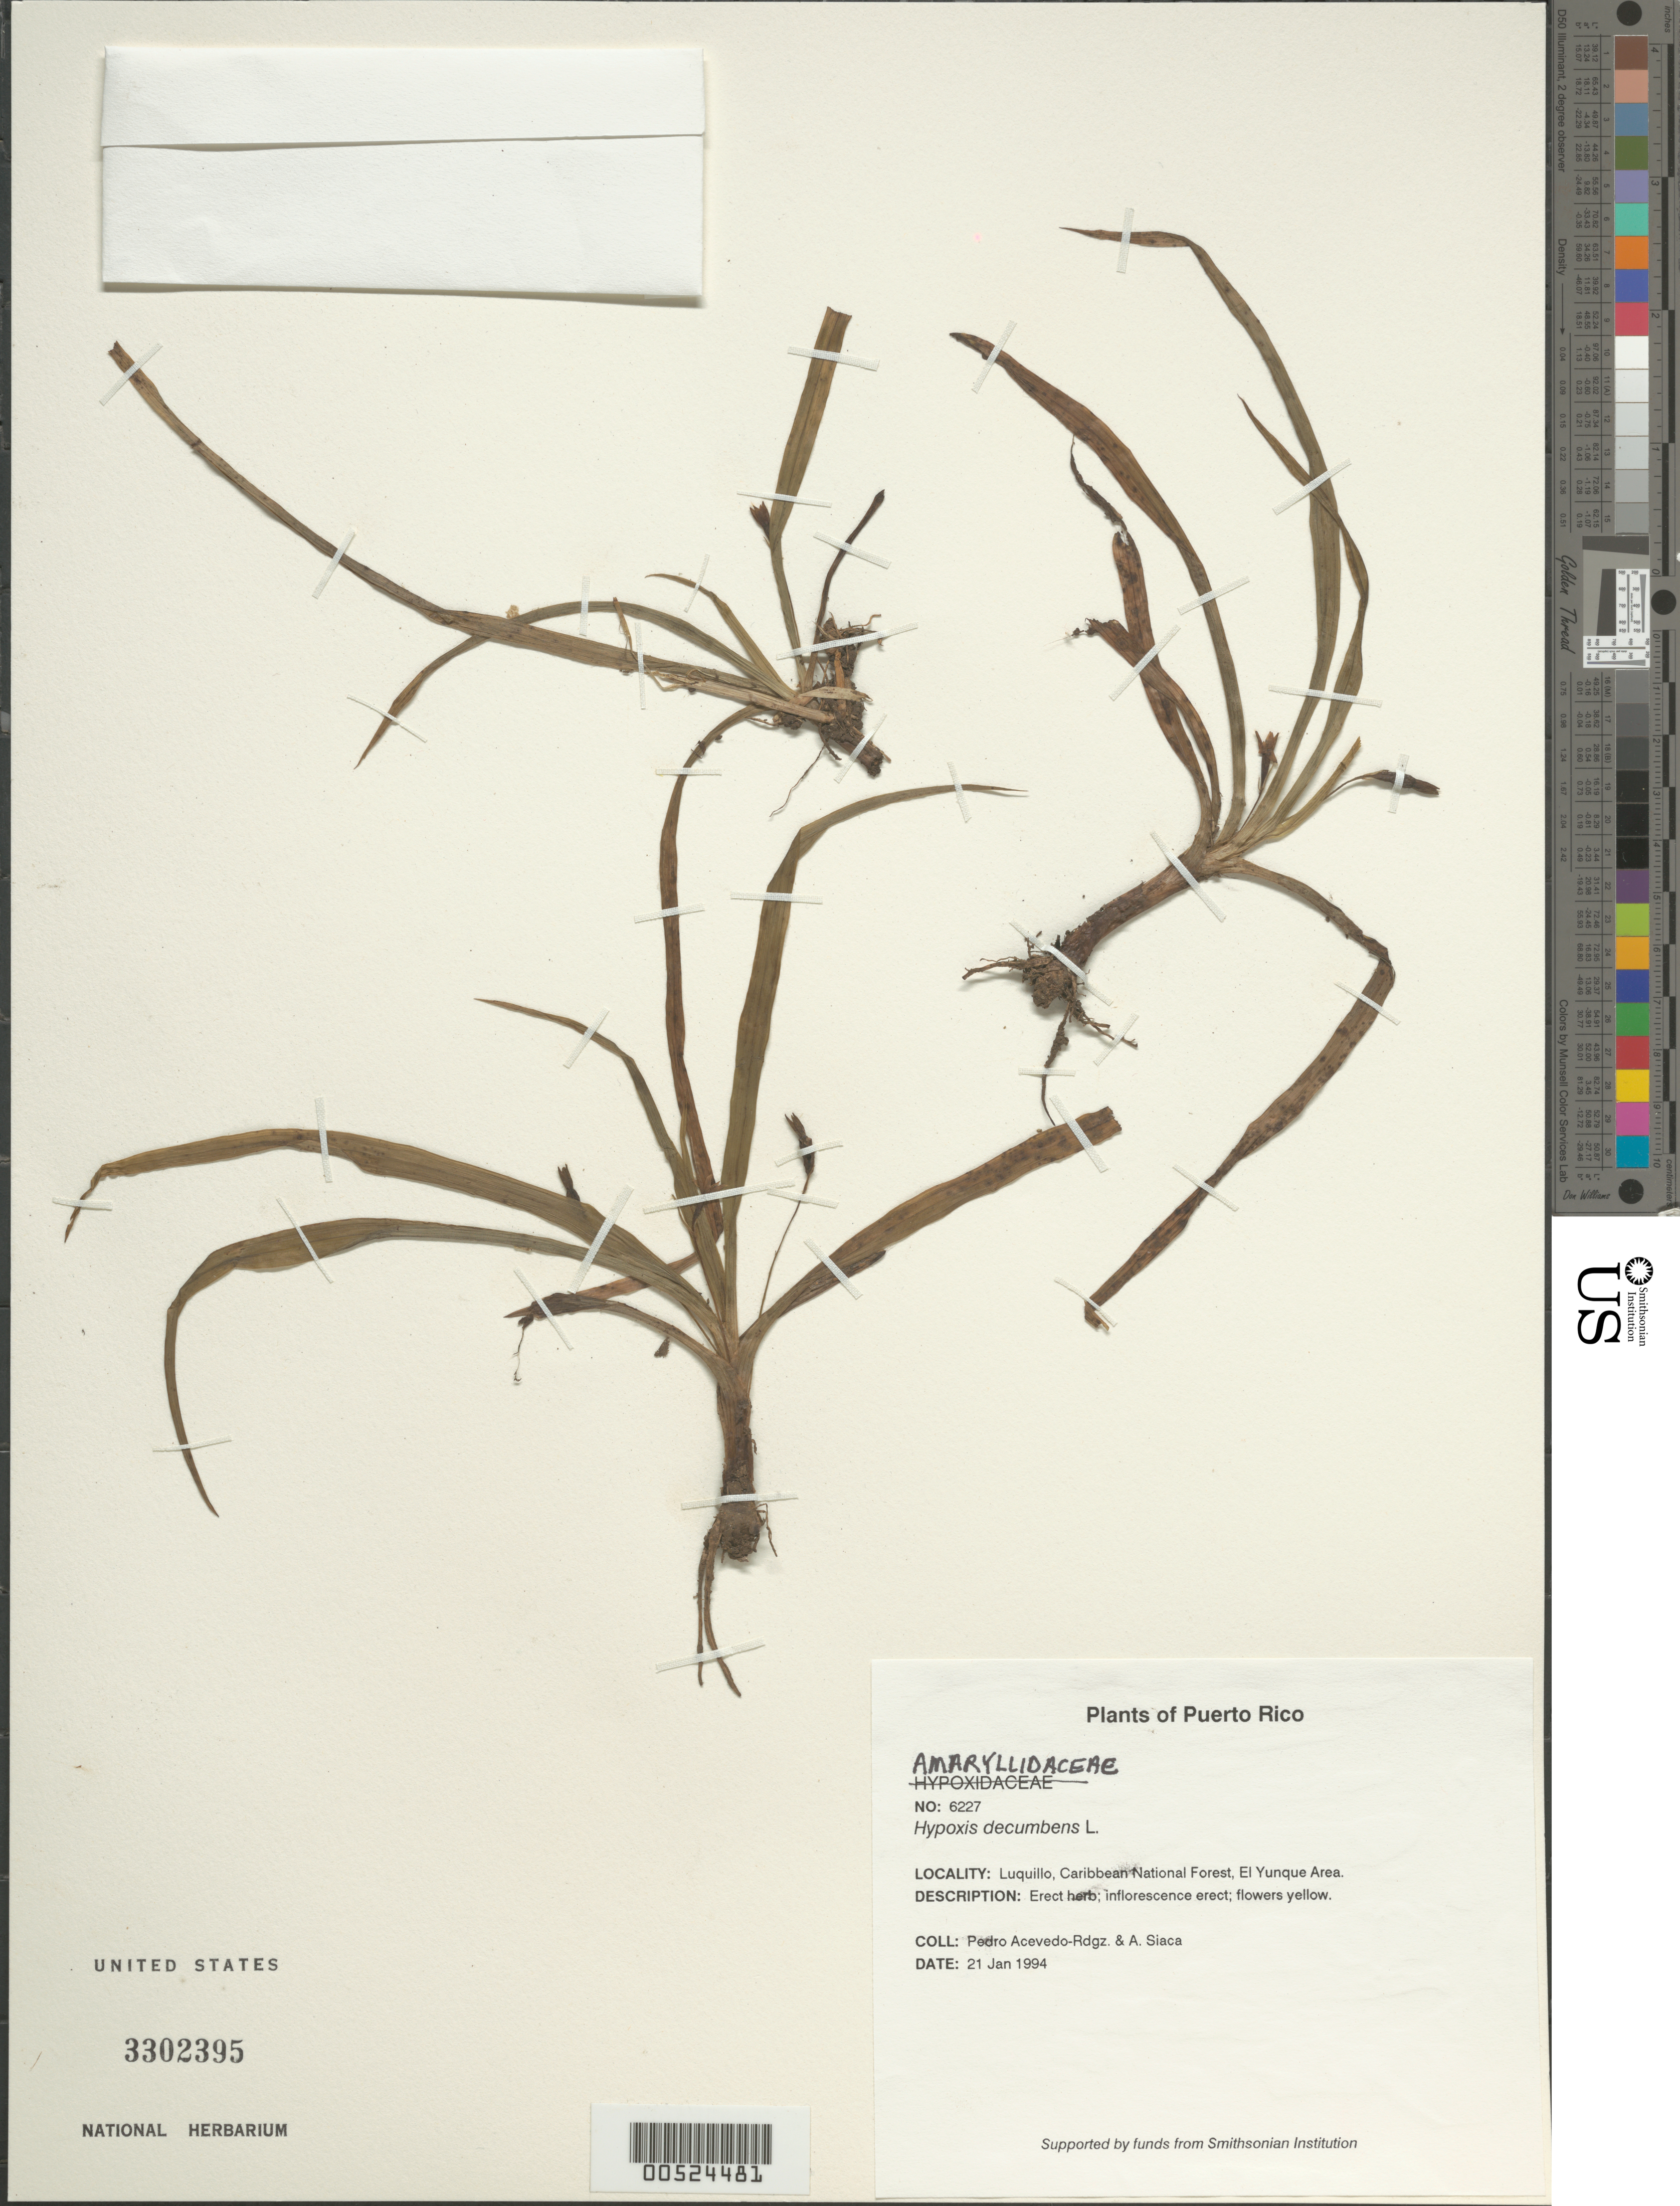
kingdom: Plantae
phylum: Tracheophyta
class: Liliopsida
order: Asparagales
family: Hypoxidaceae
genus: Hypoxis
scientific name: Hypoxis decumbens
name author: L.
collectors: P. Acevedo-Rodr. & A. Siaca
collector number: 6227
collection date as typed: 21 Jan 1994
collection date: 1994-01-21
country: Puerto Rico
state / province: Río Grande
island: Puerto Rico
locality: Río Grande; Luquillo Mountains. Caribbean National Forest. El Yunque area.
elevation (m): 900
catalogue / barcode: US 3302395